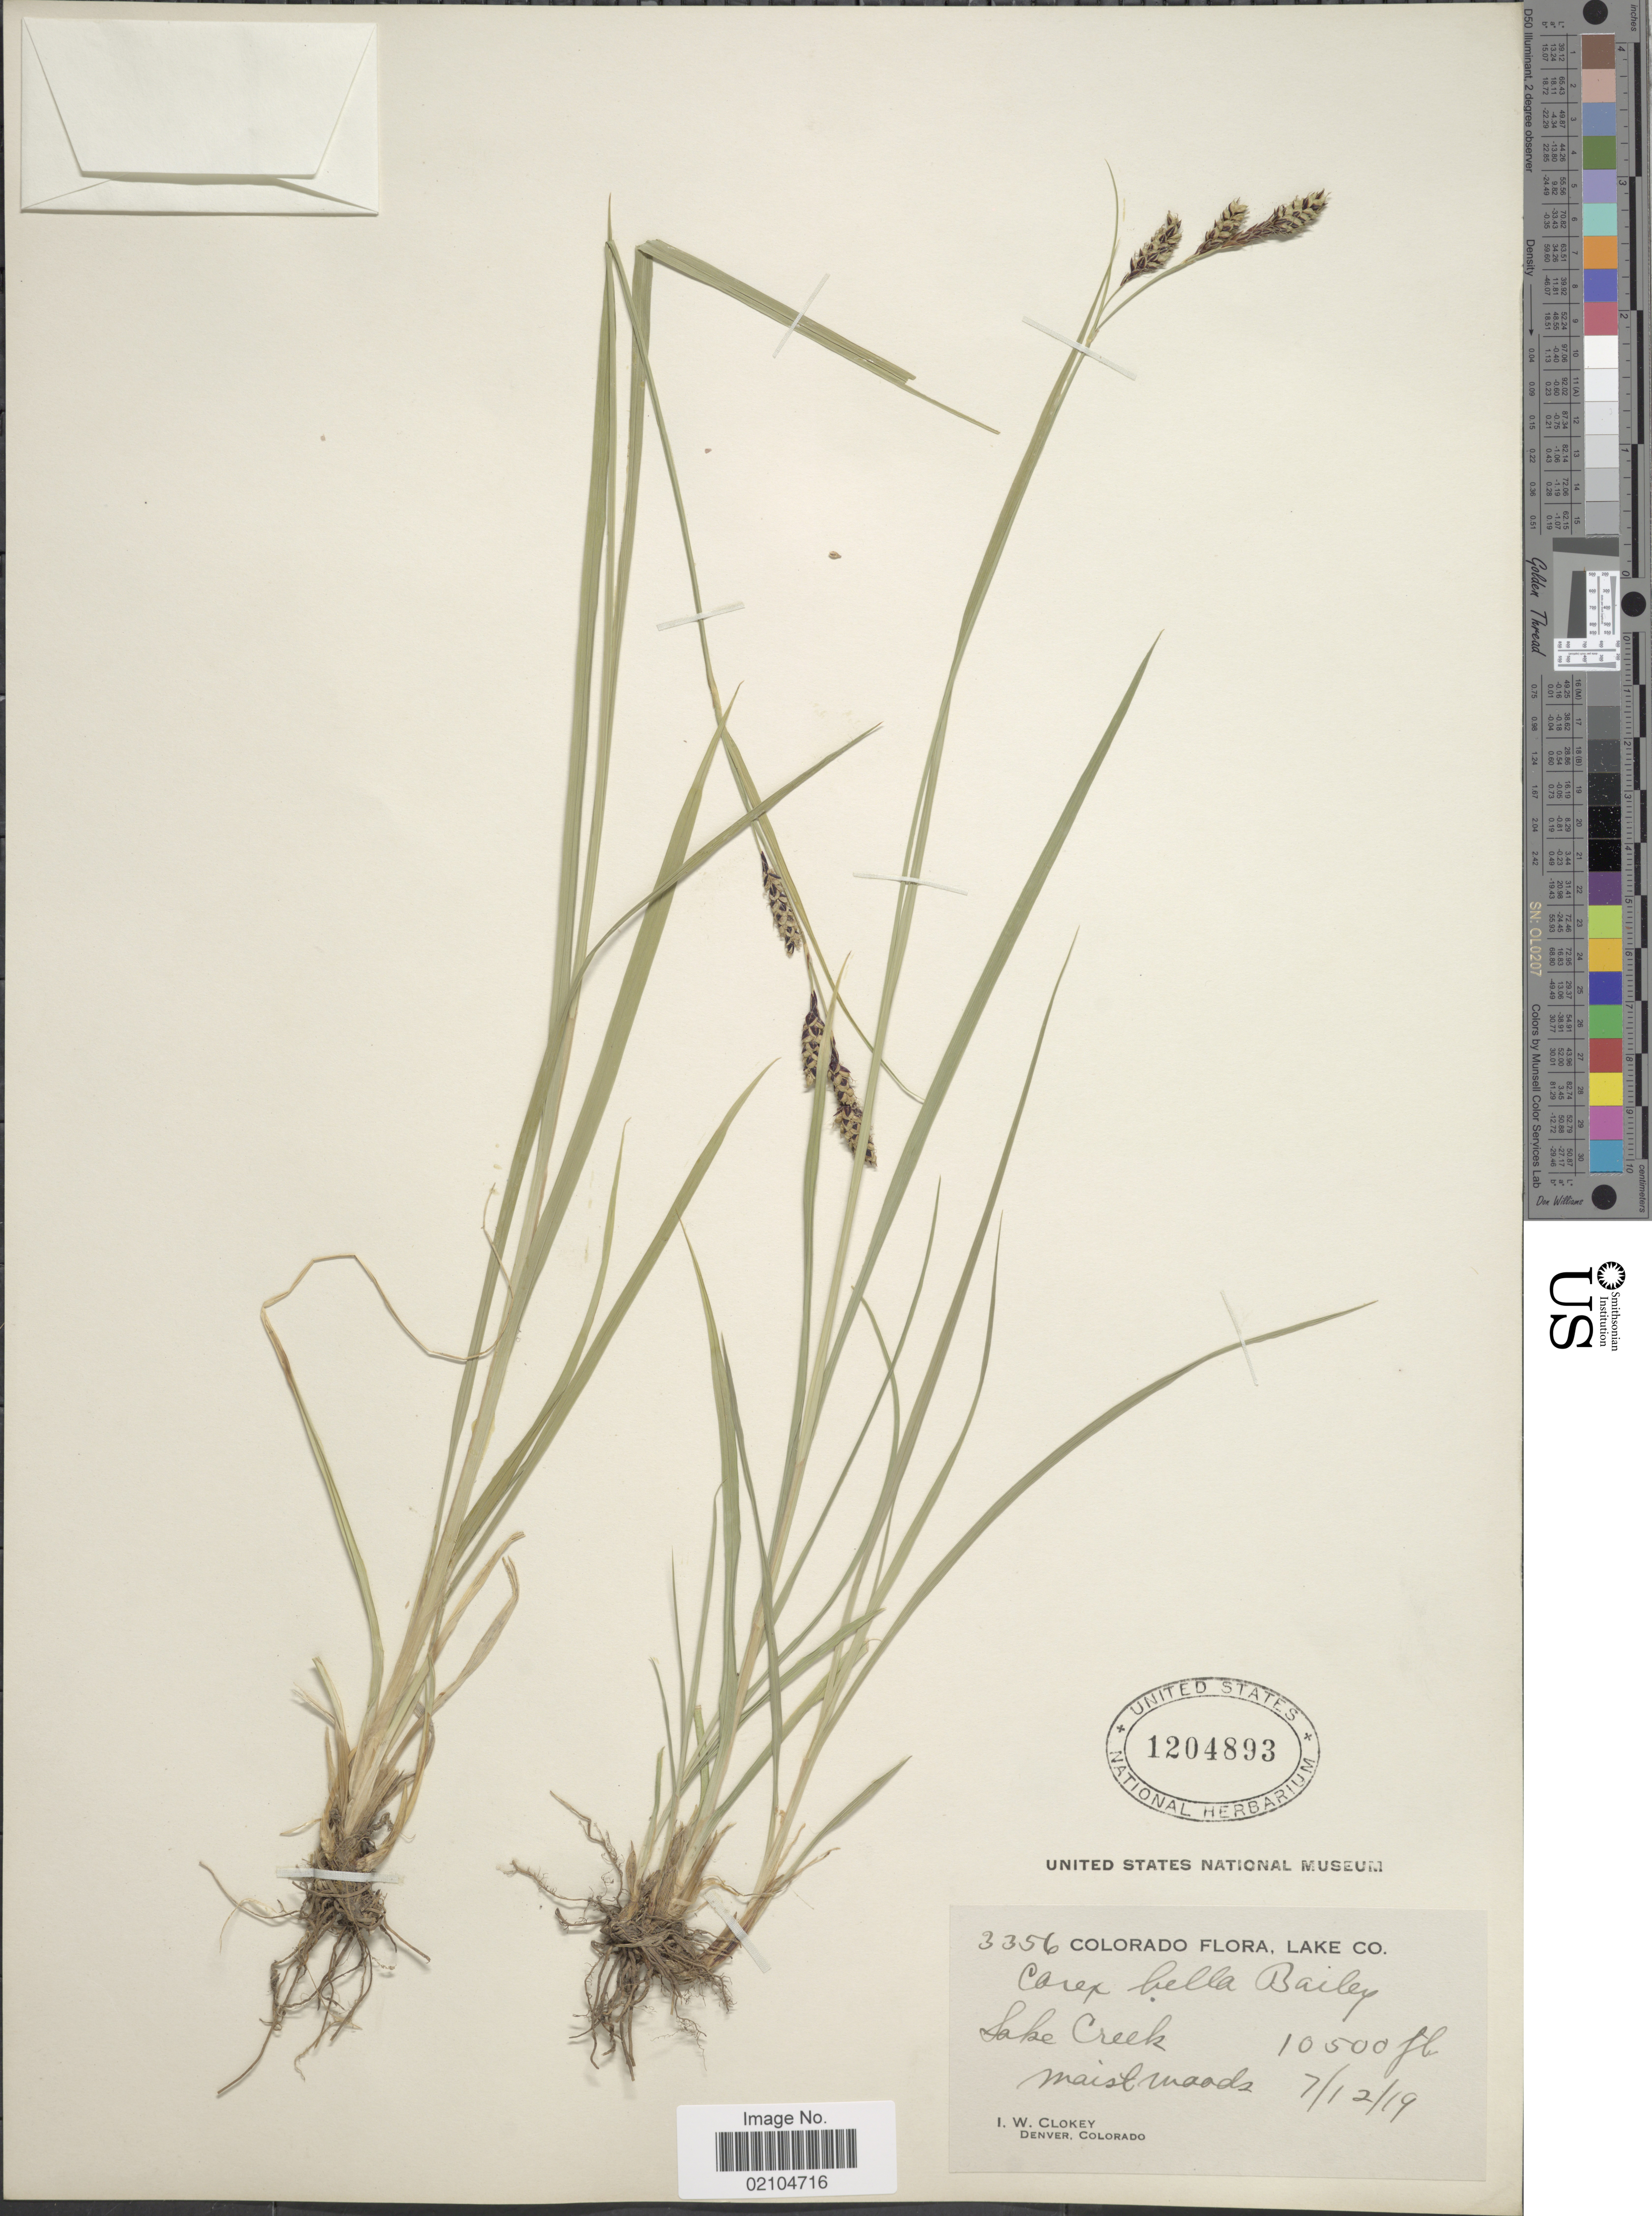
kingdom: Plantae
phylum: Tracheophyta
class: Liliopsida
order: Poales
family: Cyperaceae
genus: Carex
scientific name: Carex bella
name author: L.H. Bailey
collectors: I. W. Clokey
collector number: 3356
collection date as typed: Transcribed d/m/y: 12/7/19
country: United States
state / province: Colorado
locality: Lake Co., Lake Creek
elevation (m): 3200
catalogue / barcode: US 1204893